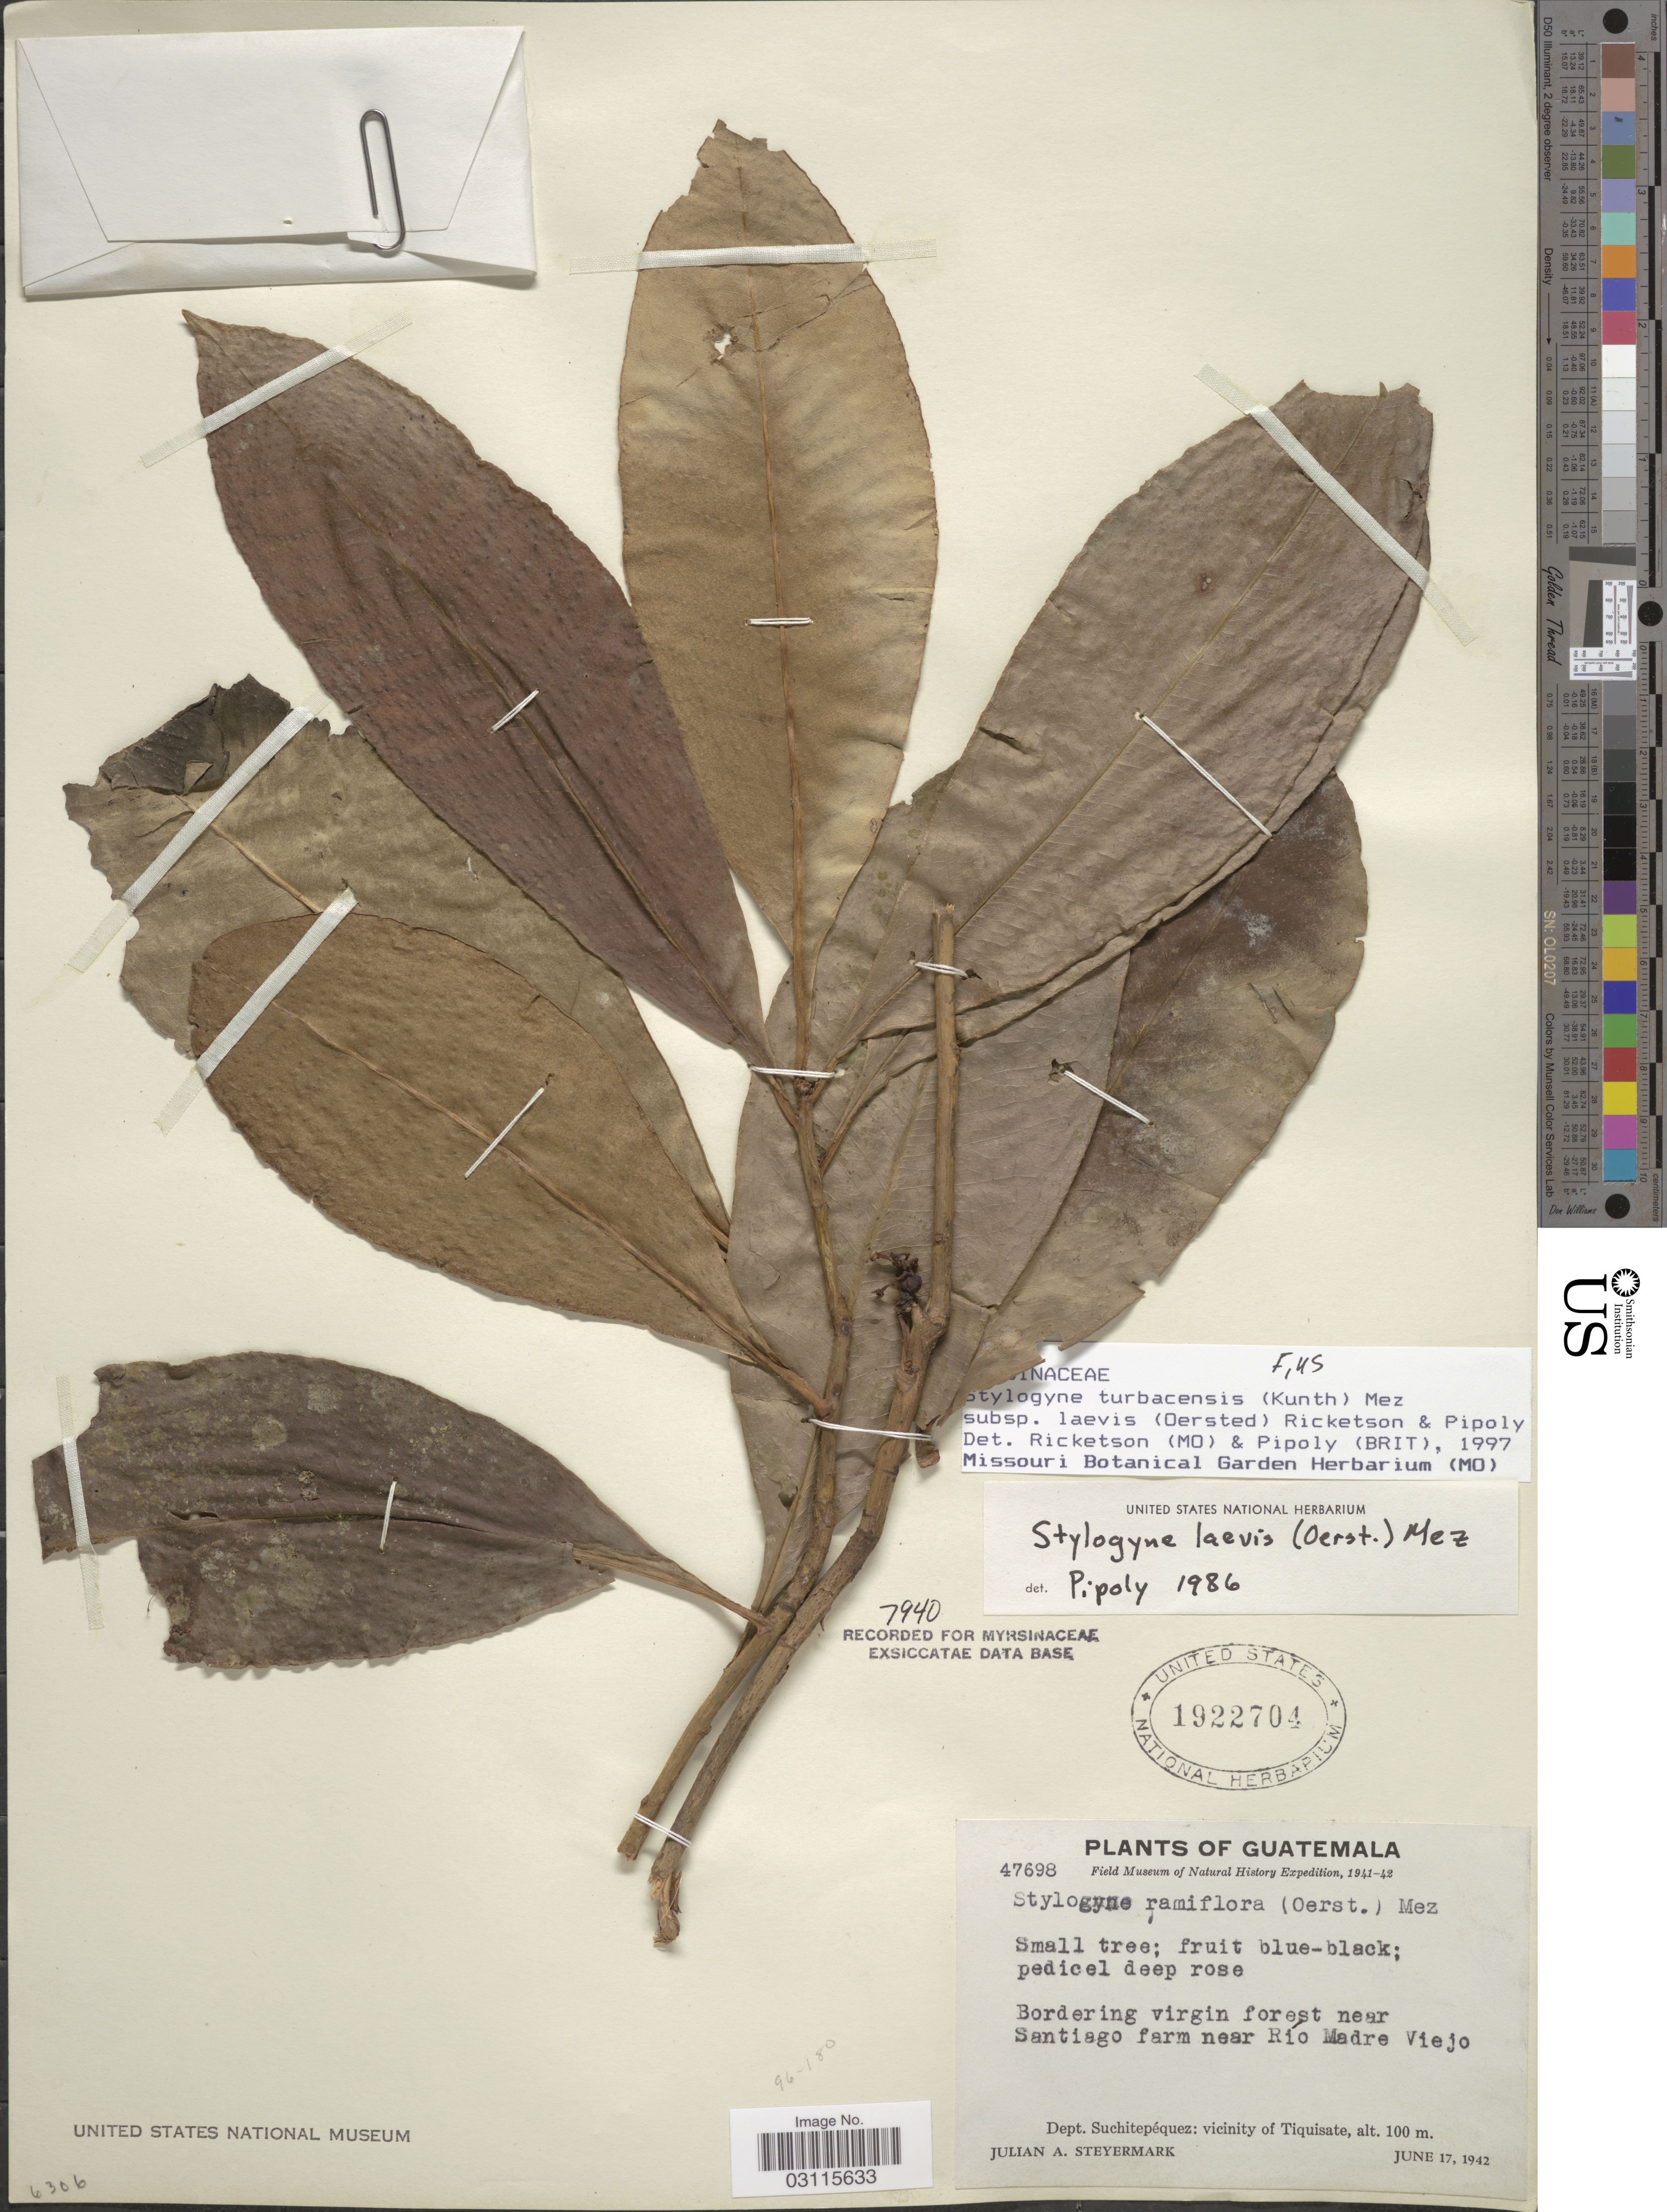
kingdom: Plantae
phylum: Tracheophyta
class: Magnoliopsida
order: Ericales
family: Primulaceae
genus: Stylogyne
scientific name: Stylogyne turbacensis subsp. laevis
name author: (Oerst.) Ricketson & Pipoly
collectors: J. Steyermark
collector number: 47698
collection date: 1942-06-17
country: Guatemala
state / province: Suchitepéquez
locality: Bordering virgin forest near Santiago farm near Río Madre Viejo. Dept. Suchitepéquez: vicinity of Tiquisate.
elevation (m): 100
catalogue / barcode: US 1922704